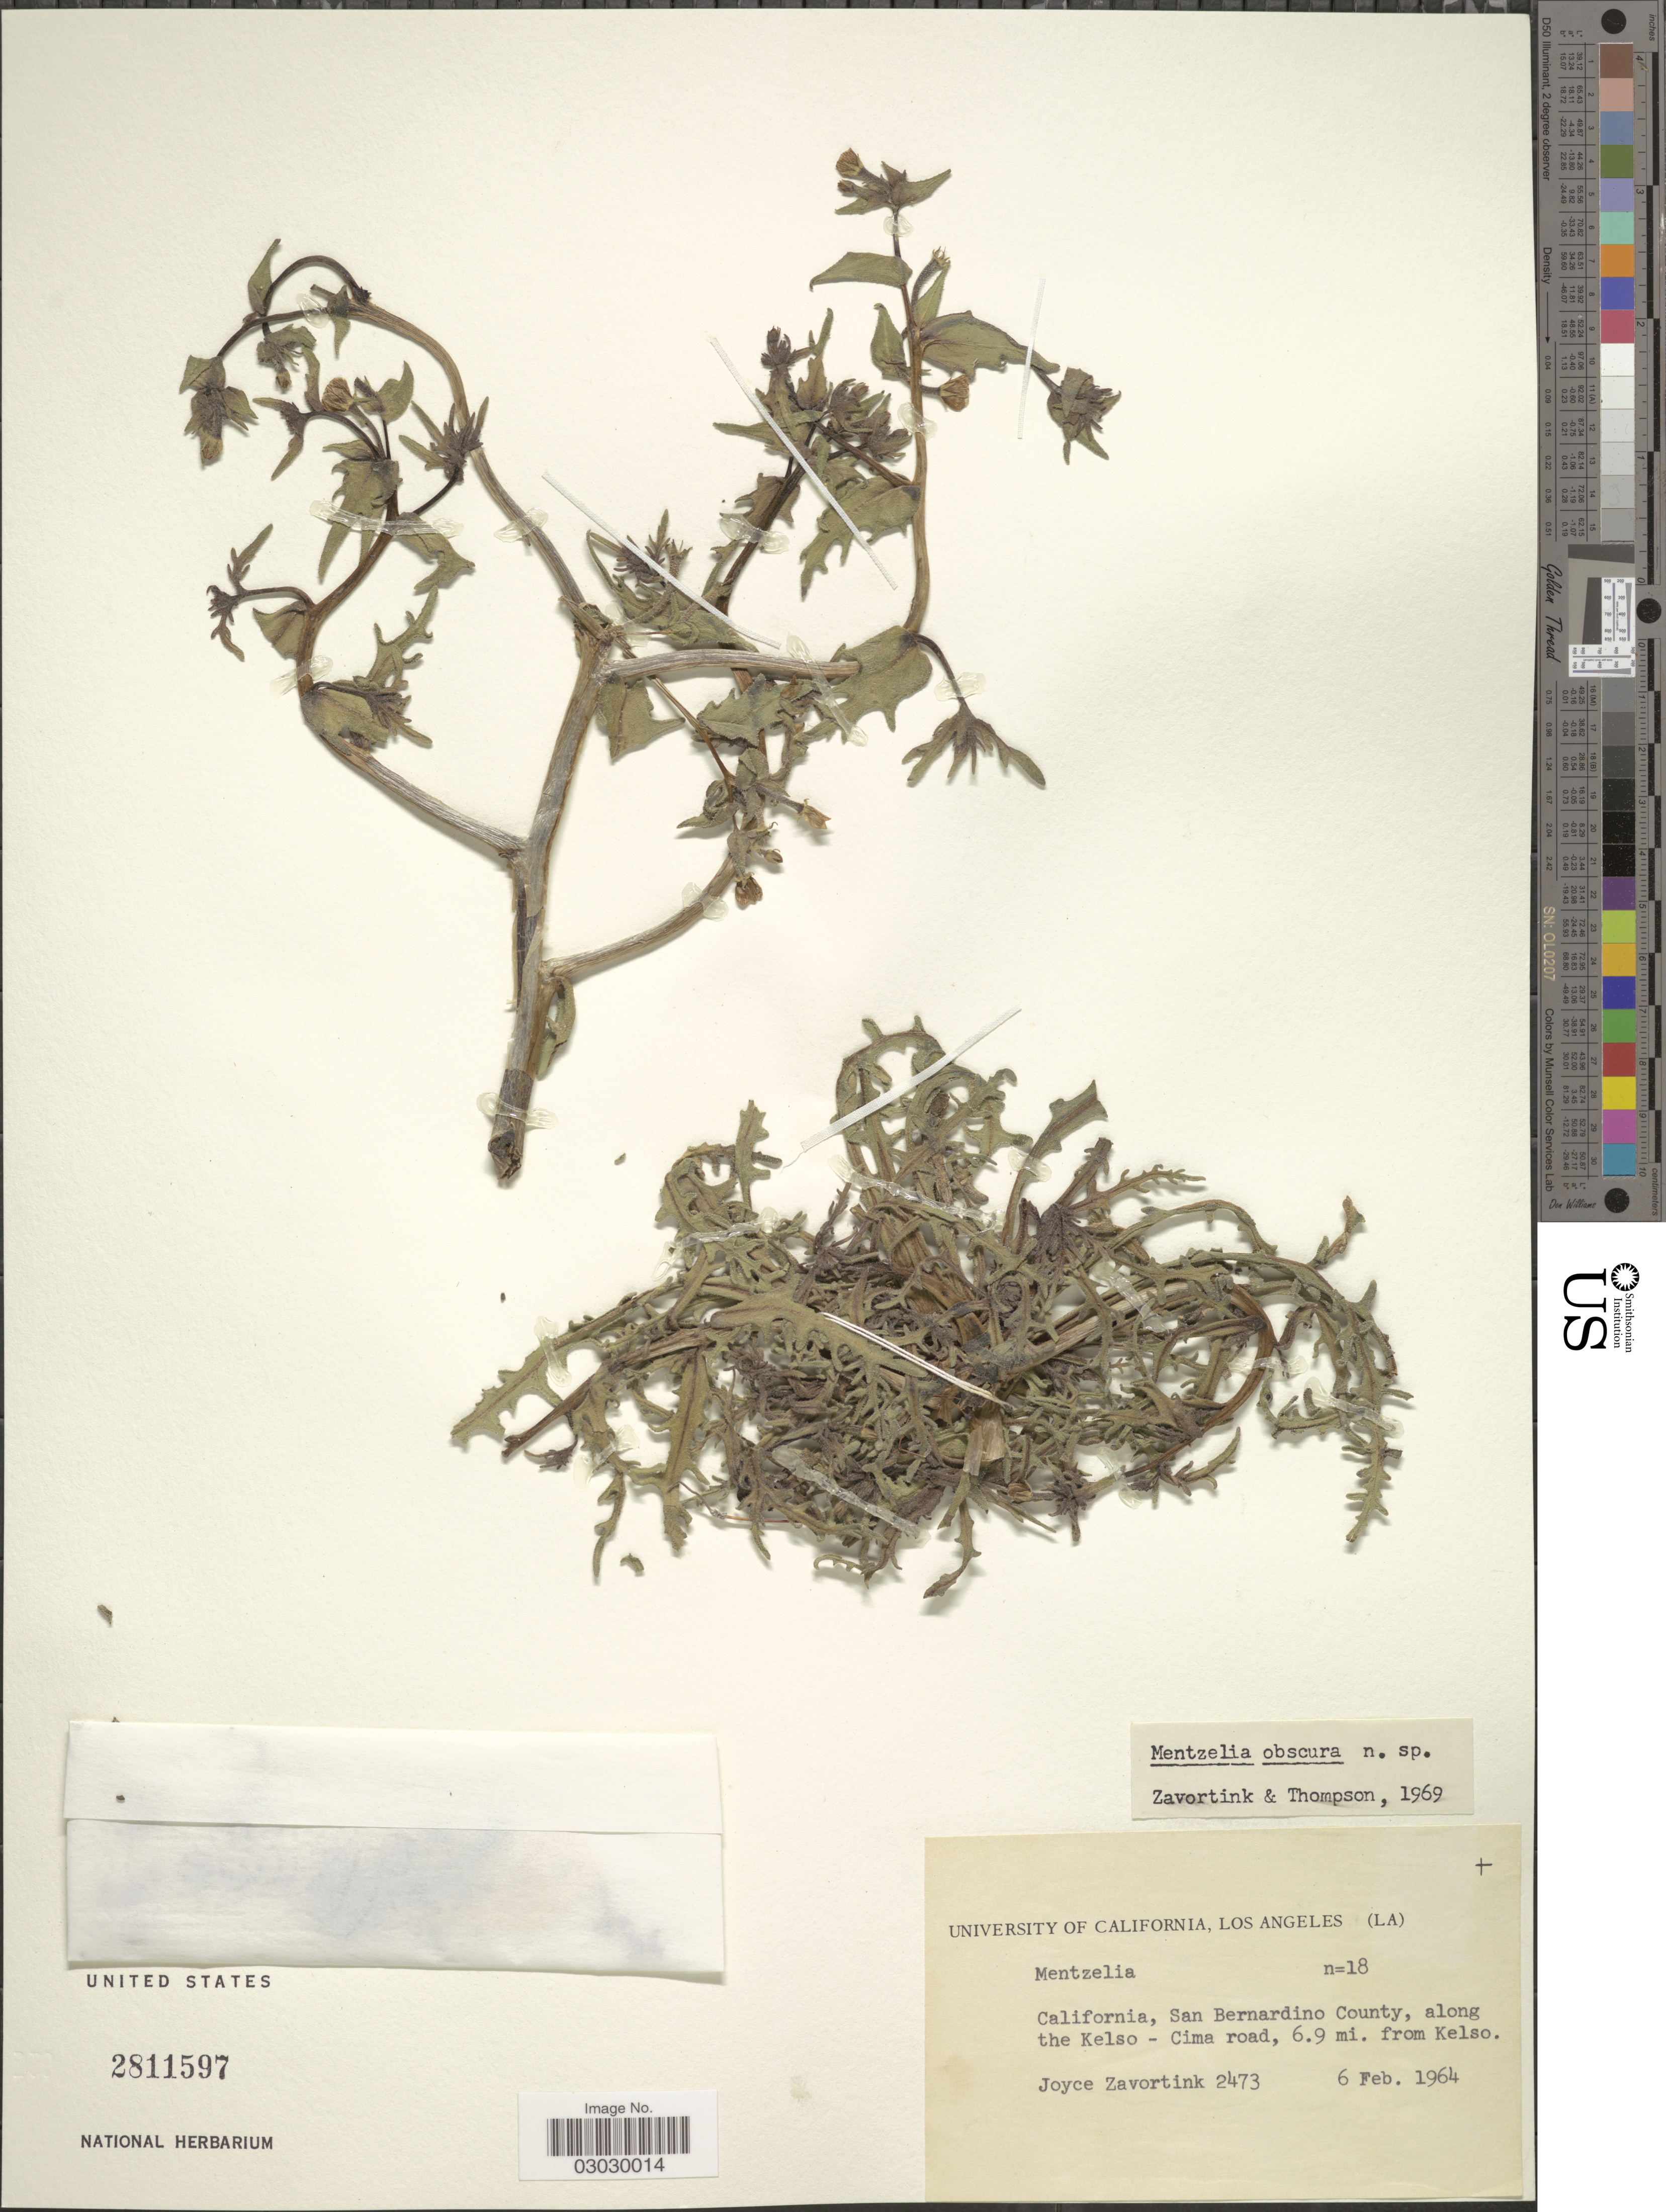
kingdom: Plantae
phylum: Tracheophyta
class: Magnoliopsida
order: Cornales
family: Loasaceae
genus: Mentzelia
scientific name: Mentzelia obscura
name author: H.J. Thomps. & J.E. Roberts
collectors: J. Zavortink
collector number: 2473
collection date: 1964-02-06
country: United States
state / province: California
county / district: San Bernardino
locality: San Bernardino County, along the Kelso-Cima road, 6.9 mi. from Kelso.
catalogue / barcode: US 2811597